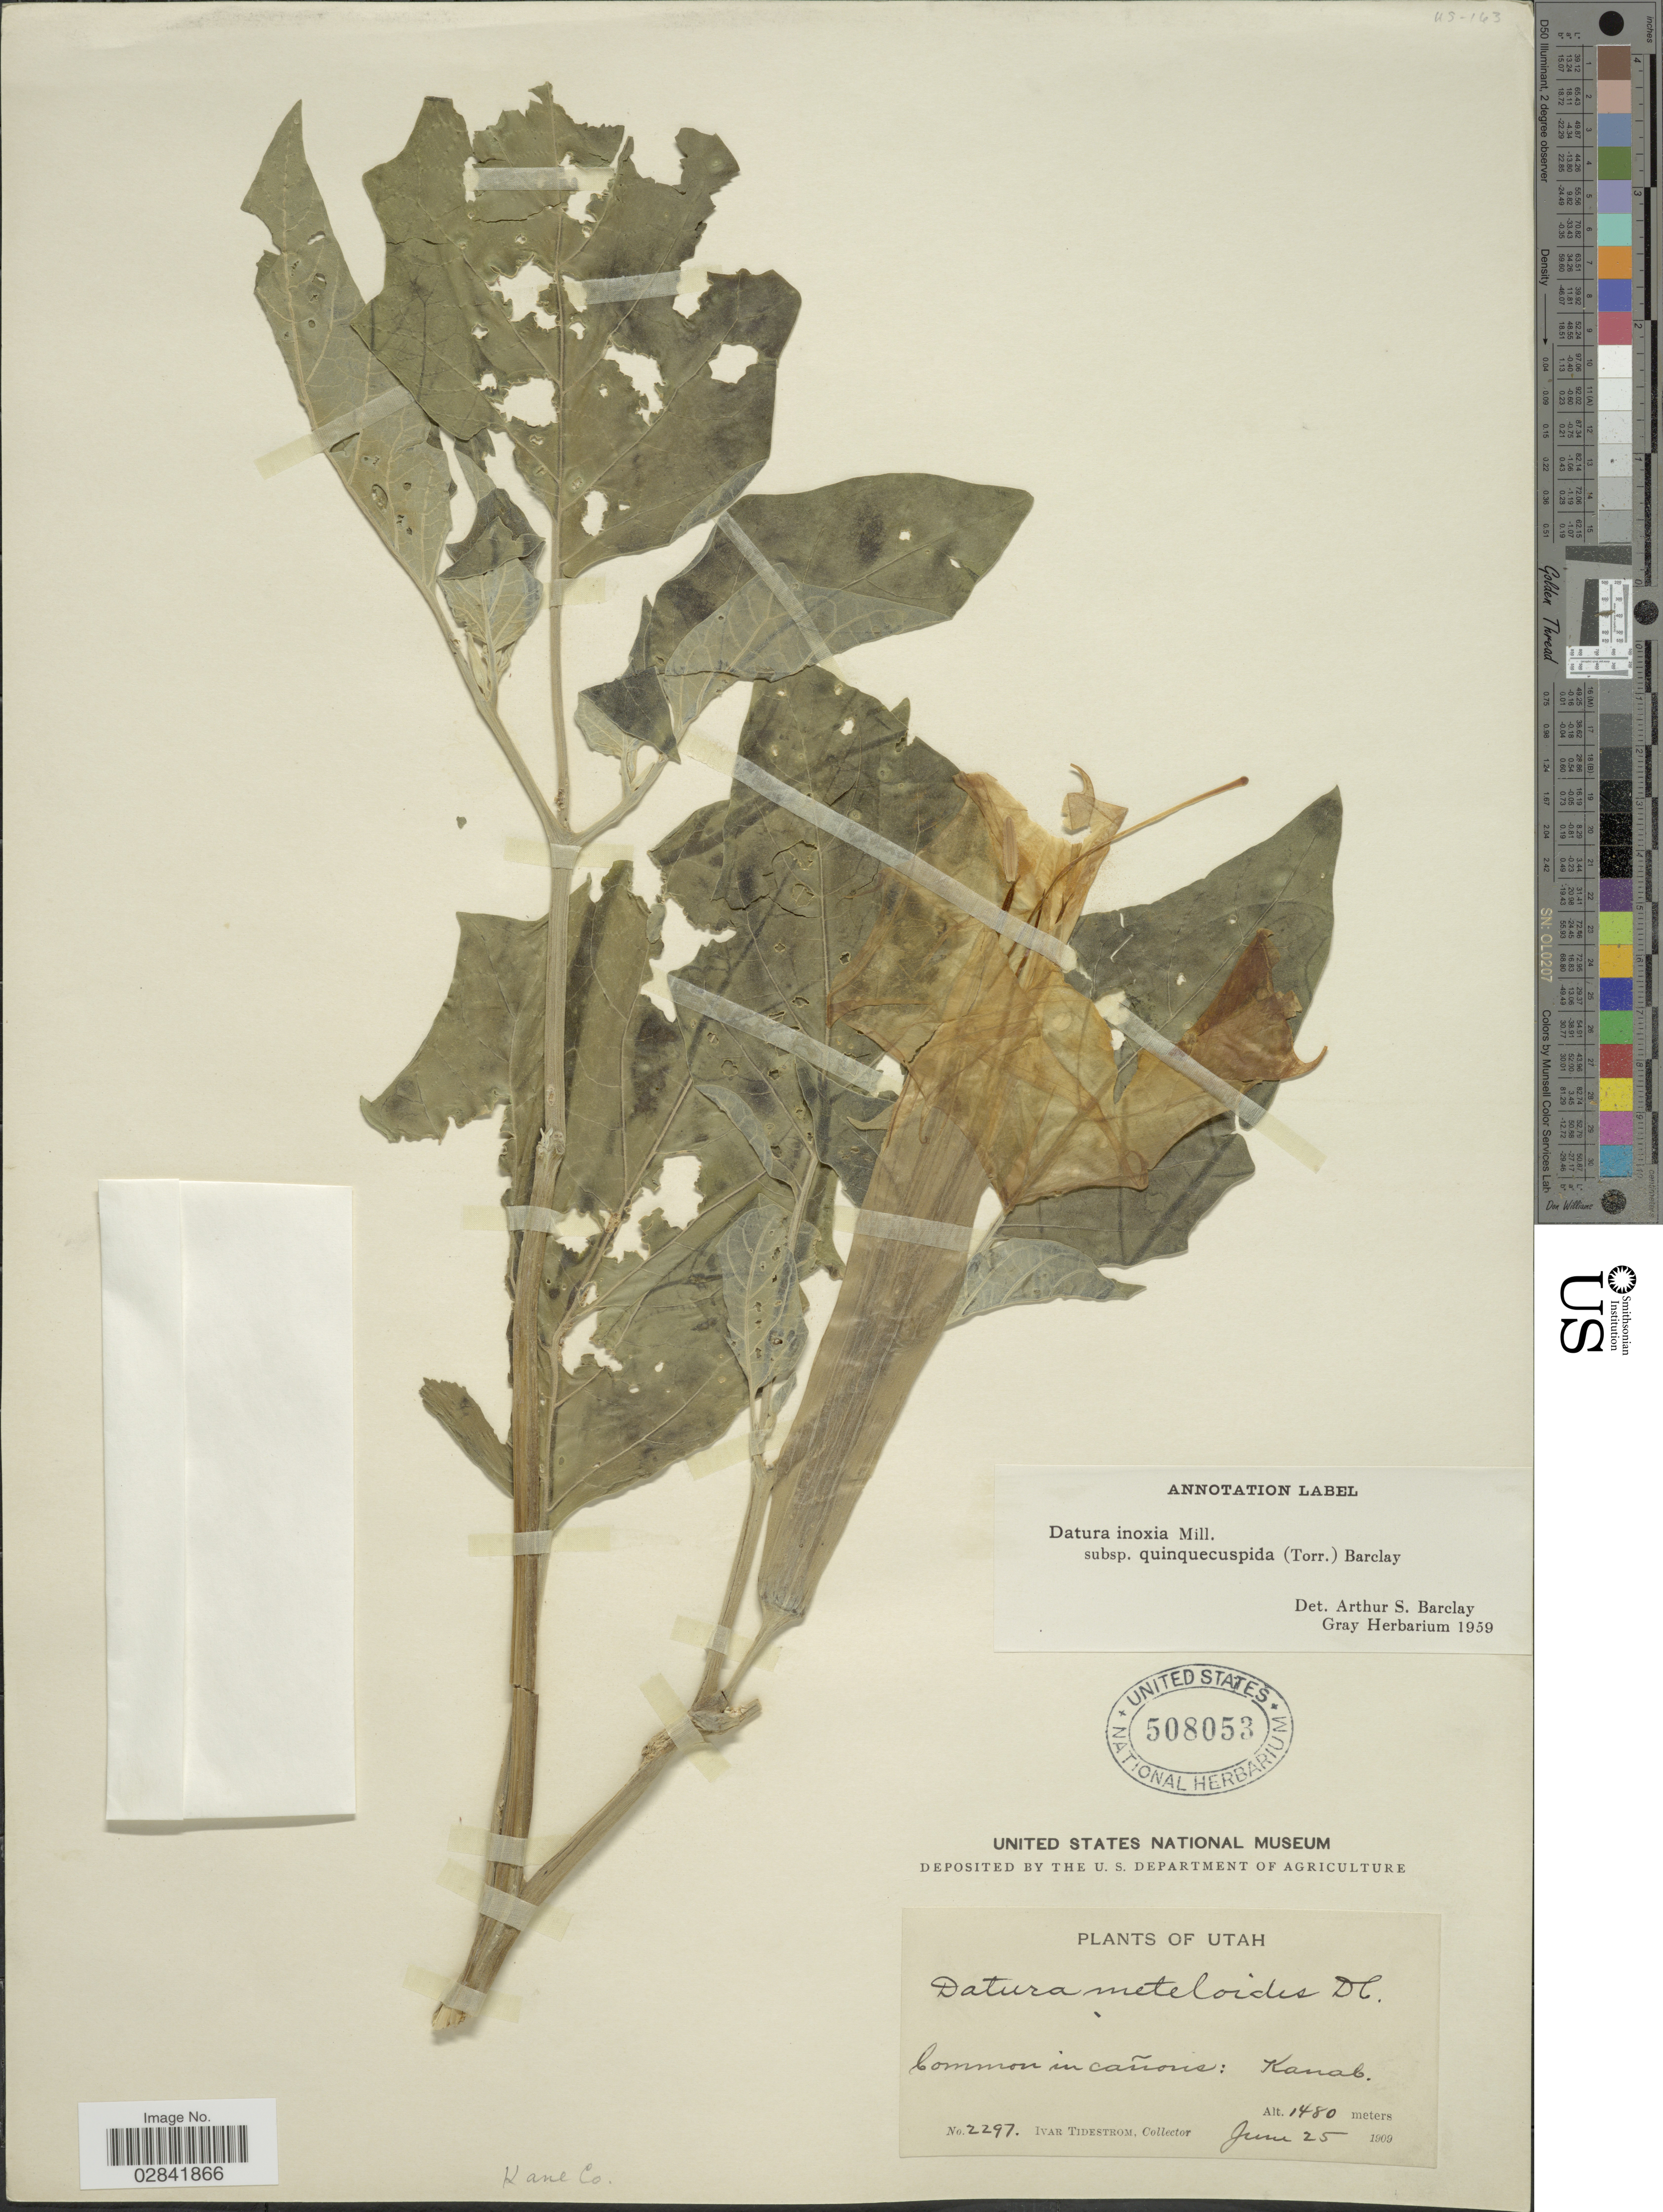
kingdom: Plantae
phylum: Tracheophyta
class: Magnoliopsida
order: Solanales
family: Solanaceae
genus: Datura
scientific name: Datura innoxia subsp. quinquecuspidata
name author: (Torr.) A.S. Barclay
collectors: I. F. Tidestrom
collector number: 2297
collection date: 1909-06-25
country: United States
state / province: Utah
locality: Common in cañons: Kanab.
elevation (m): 1480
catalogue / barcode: US 508053